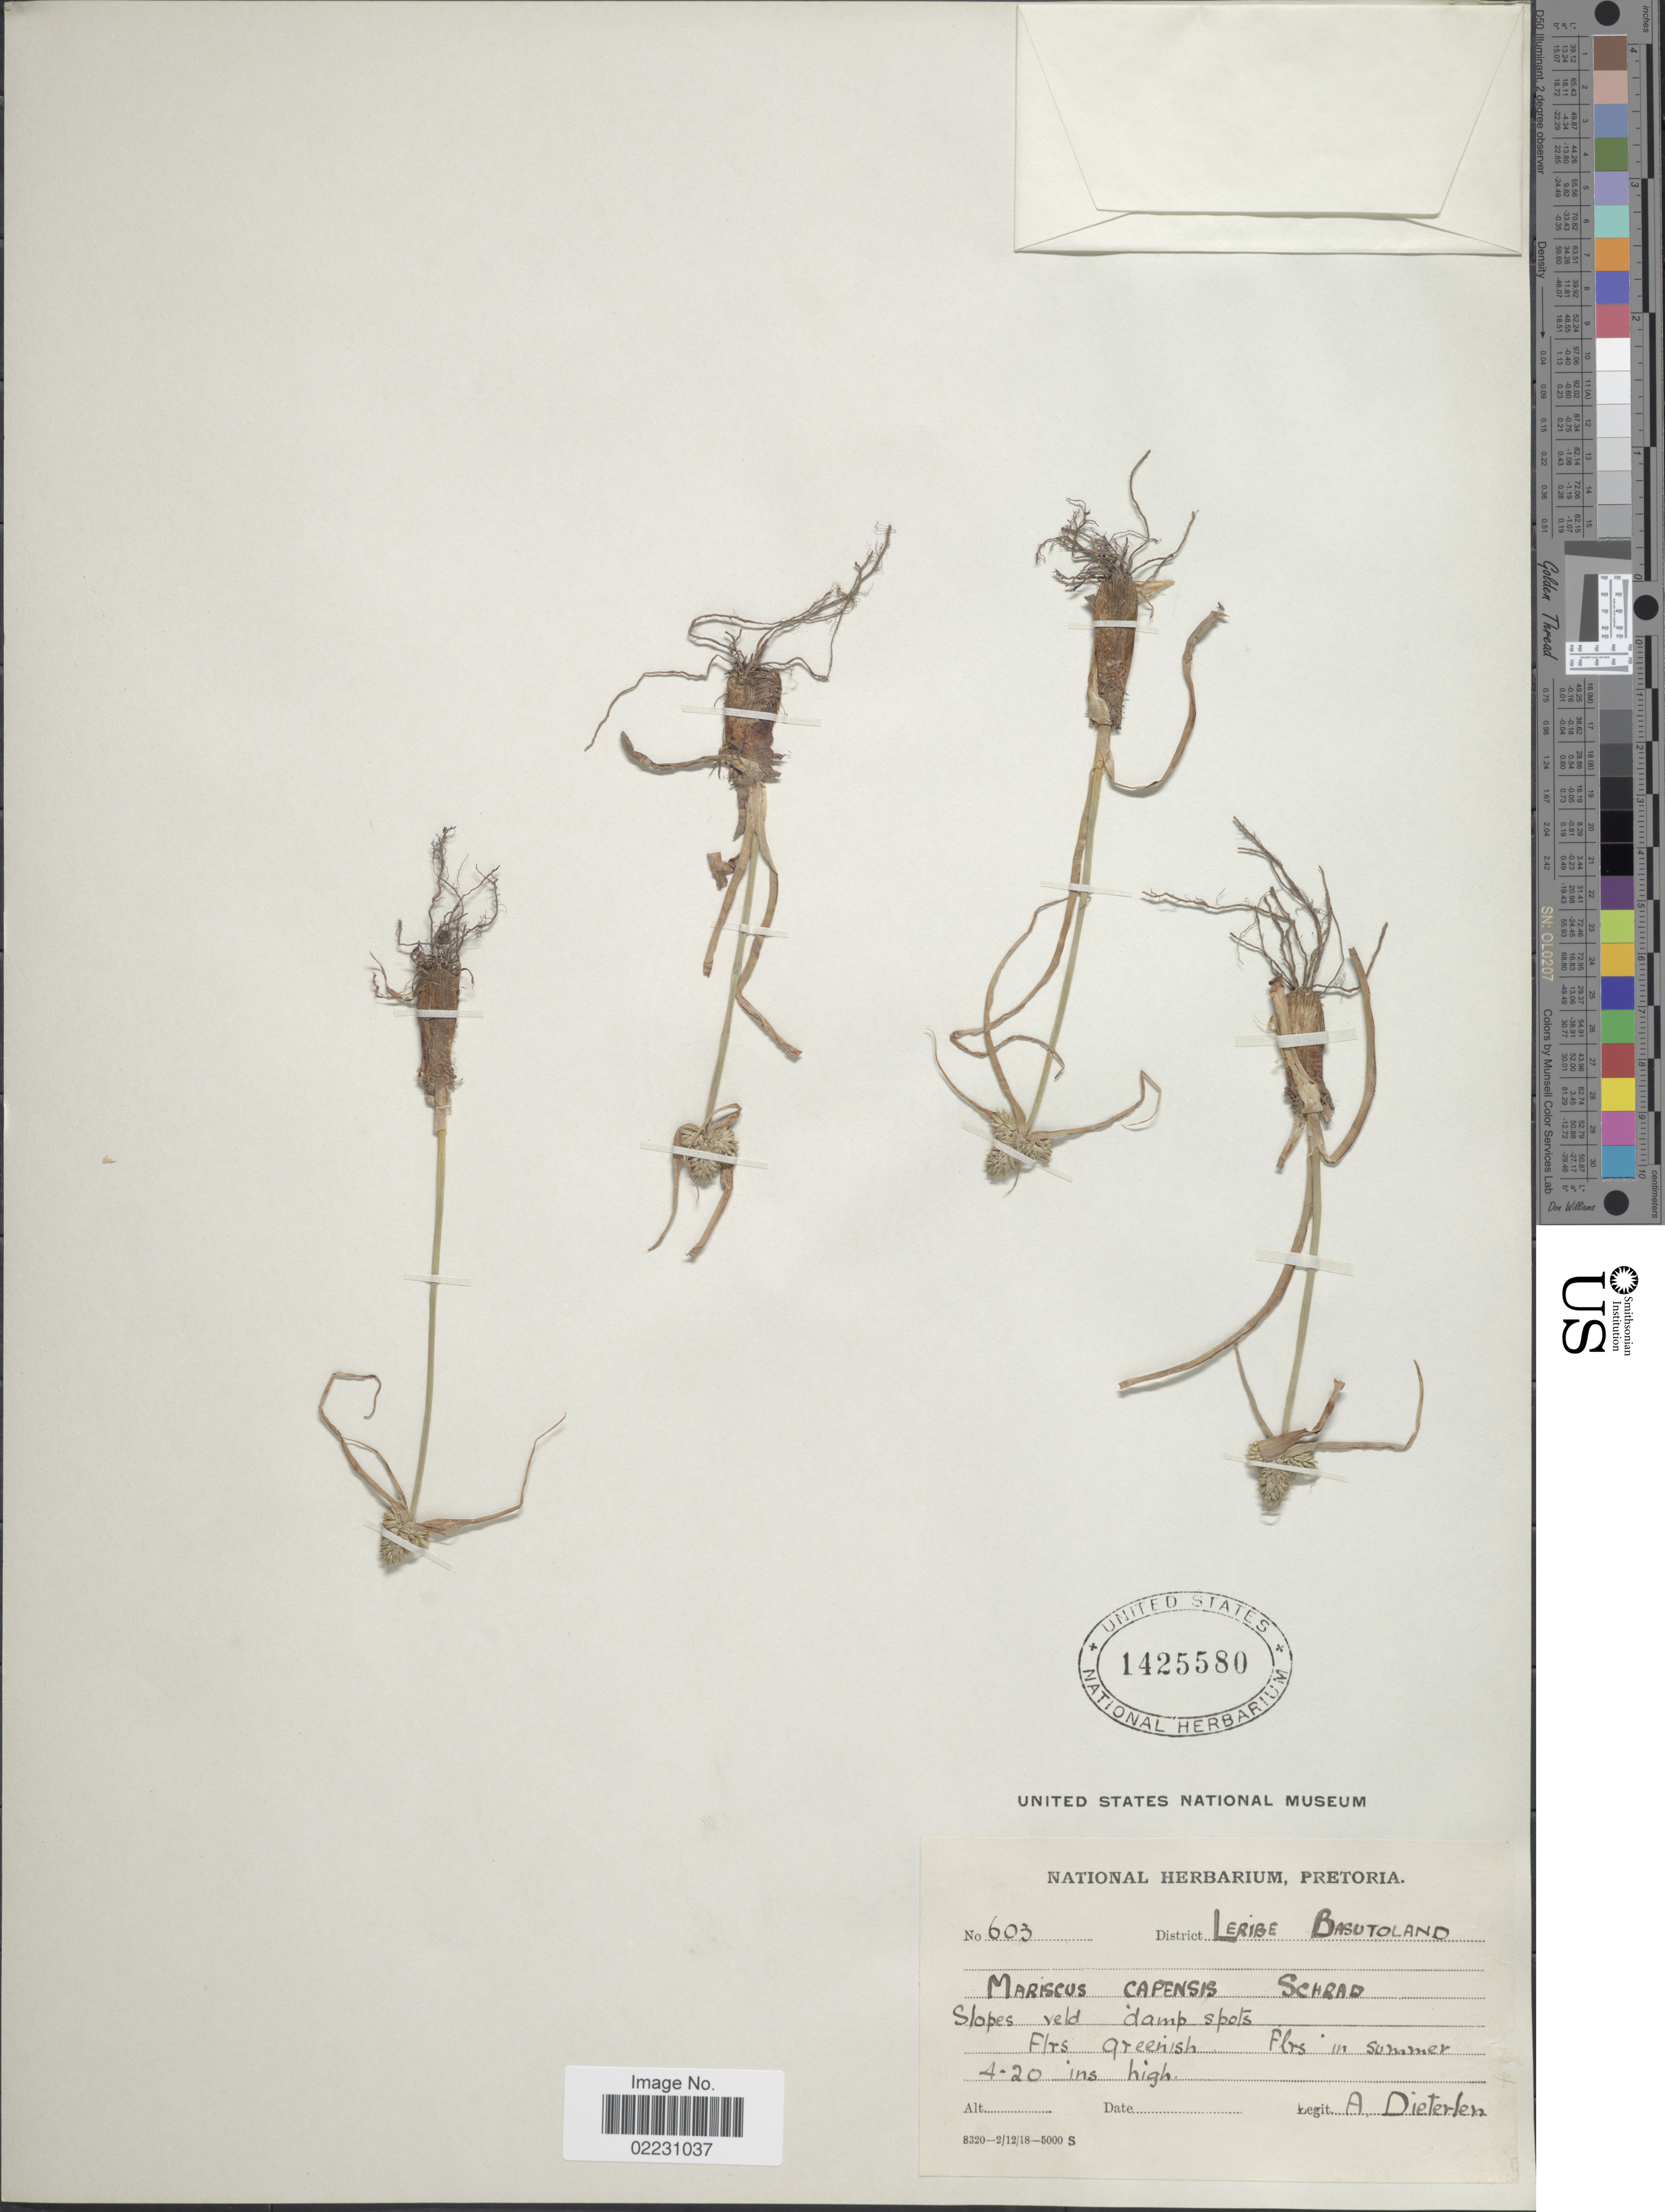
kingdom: Plantae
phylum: Tracheophyta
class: Liliopsida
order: Poales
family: Cyperaceae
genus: Cyperus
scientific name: Cyperus capensis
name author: (Steud.) Endl.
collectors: A. Dieterlen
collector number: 603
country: Lesotho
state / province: Leribe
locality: Leribe Basutoland.Slopes veld damp spots.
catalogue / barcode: US 1425580